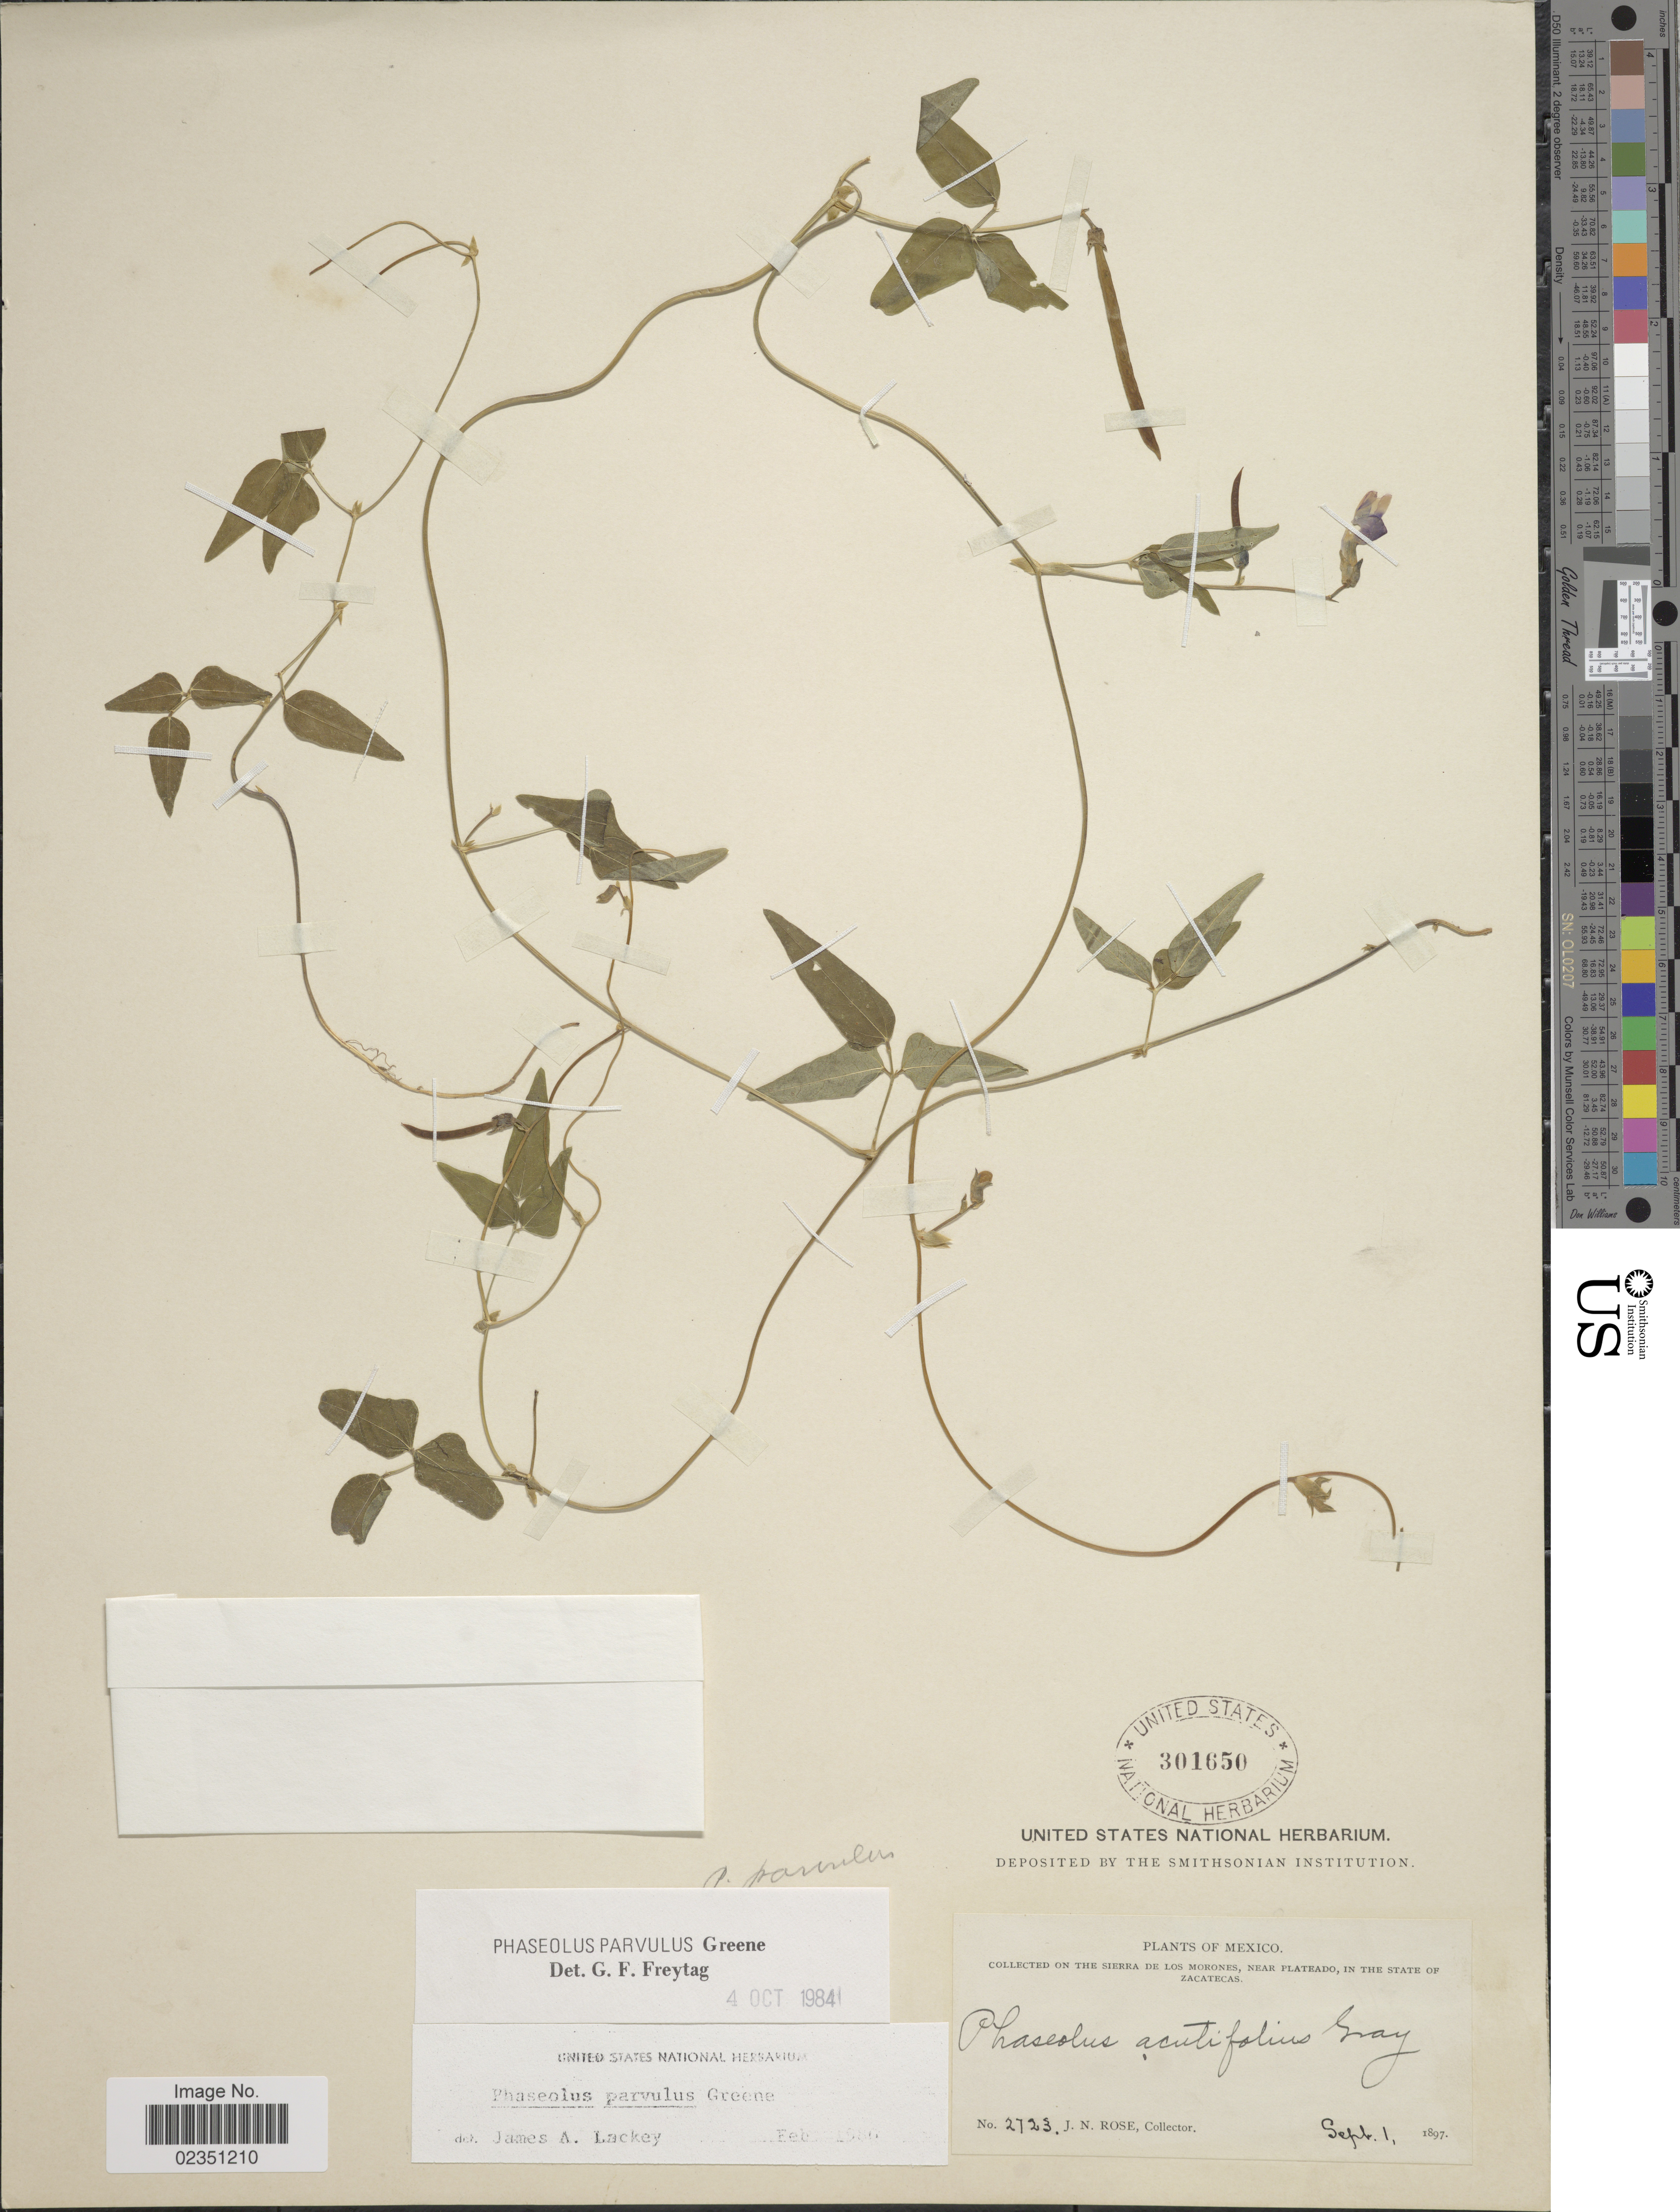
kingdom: Plantae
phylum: Tracheophyta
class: Magnoliopsida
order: Fabales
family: Fabaceae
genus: Phaseolus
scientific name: Phaseolus parvulus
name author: Greene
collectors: J. N. Rose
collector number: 2723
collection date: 1897-09-01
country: Mexico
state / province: Zacatecas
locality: Sierra de Los Morones, near Plateado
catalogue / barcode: US 301650